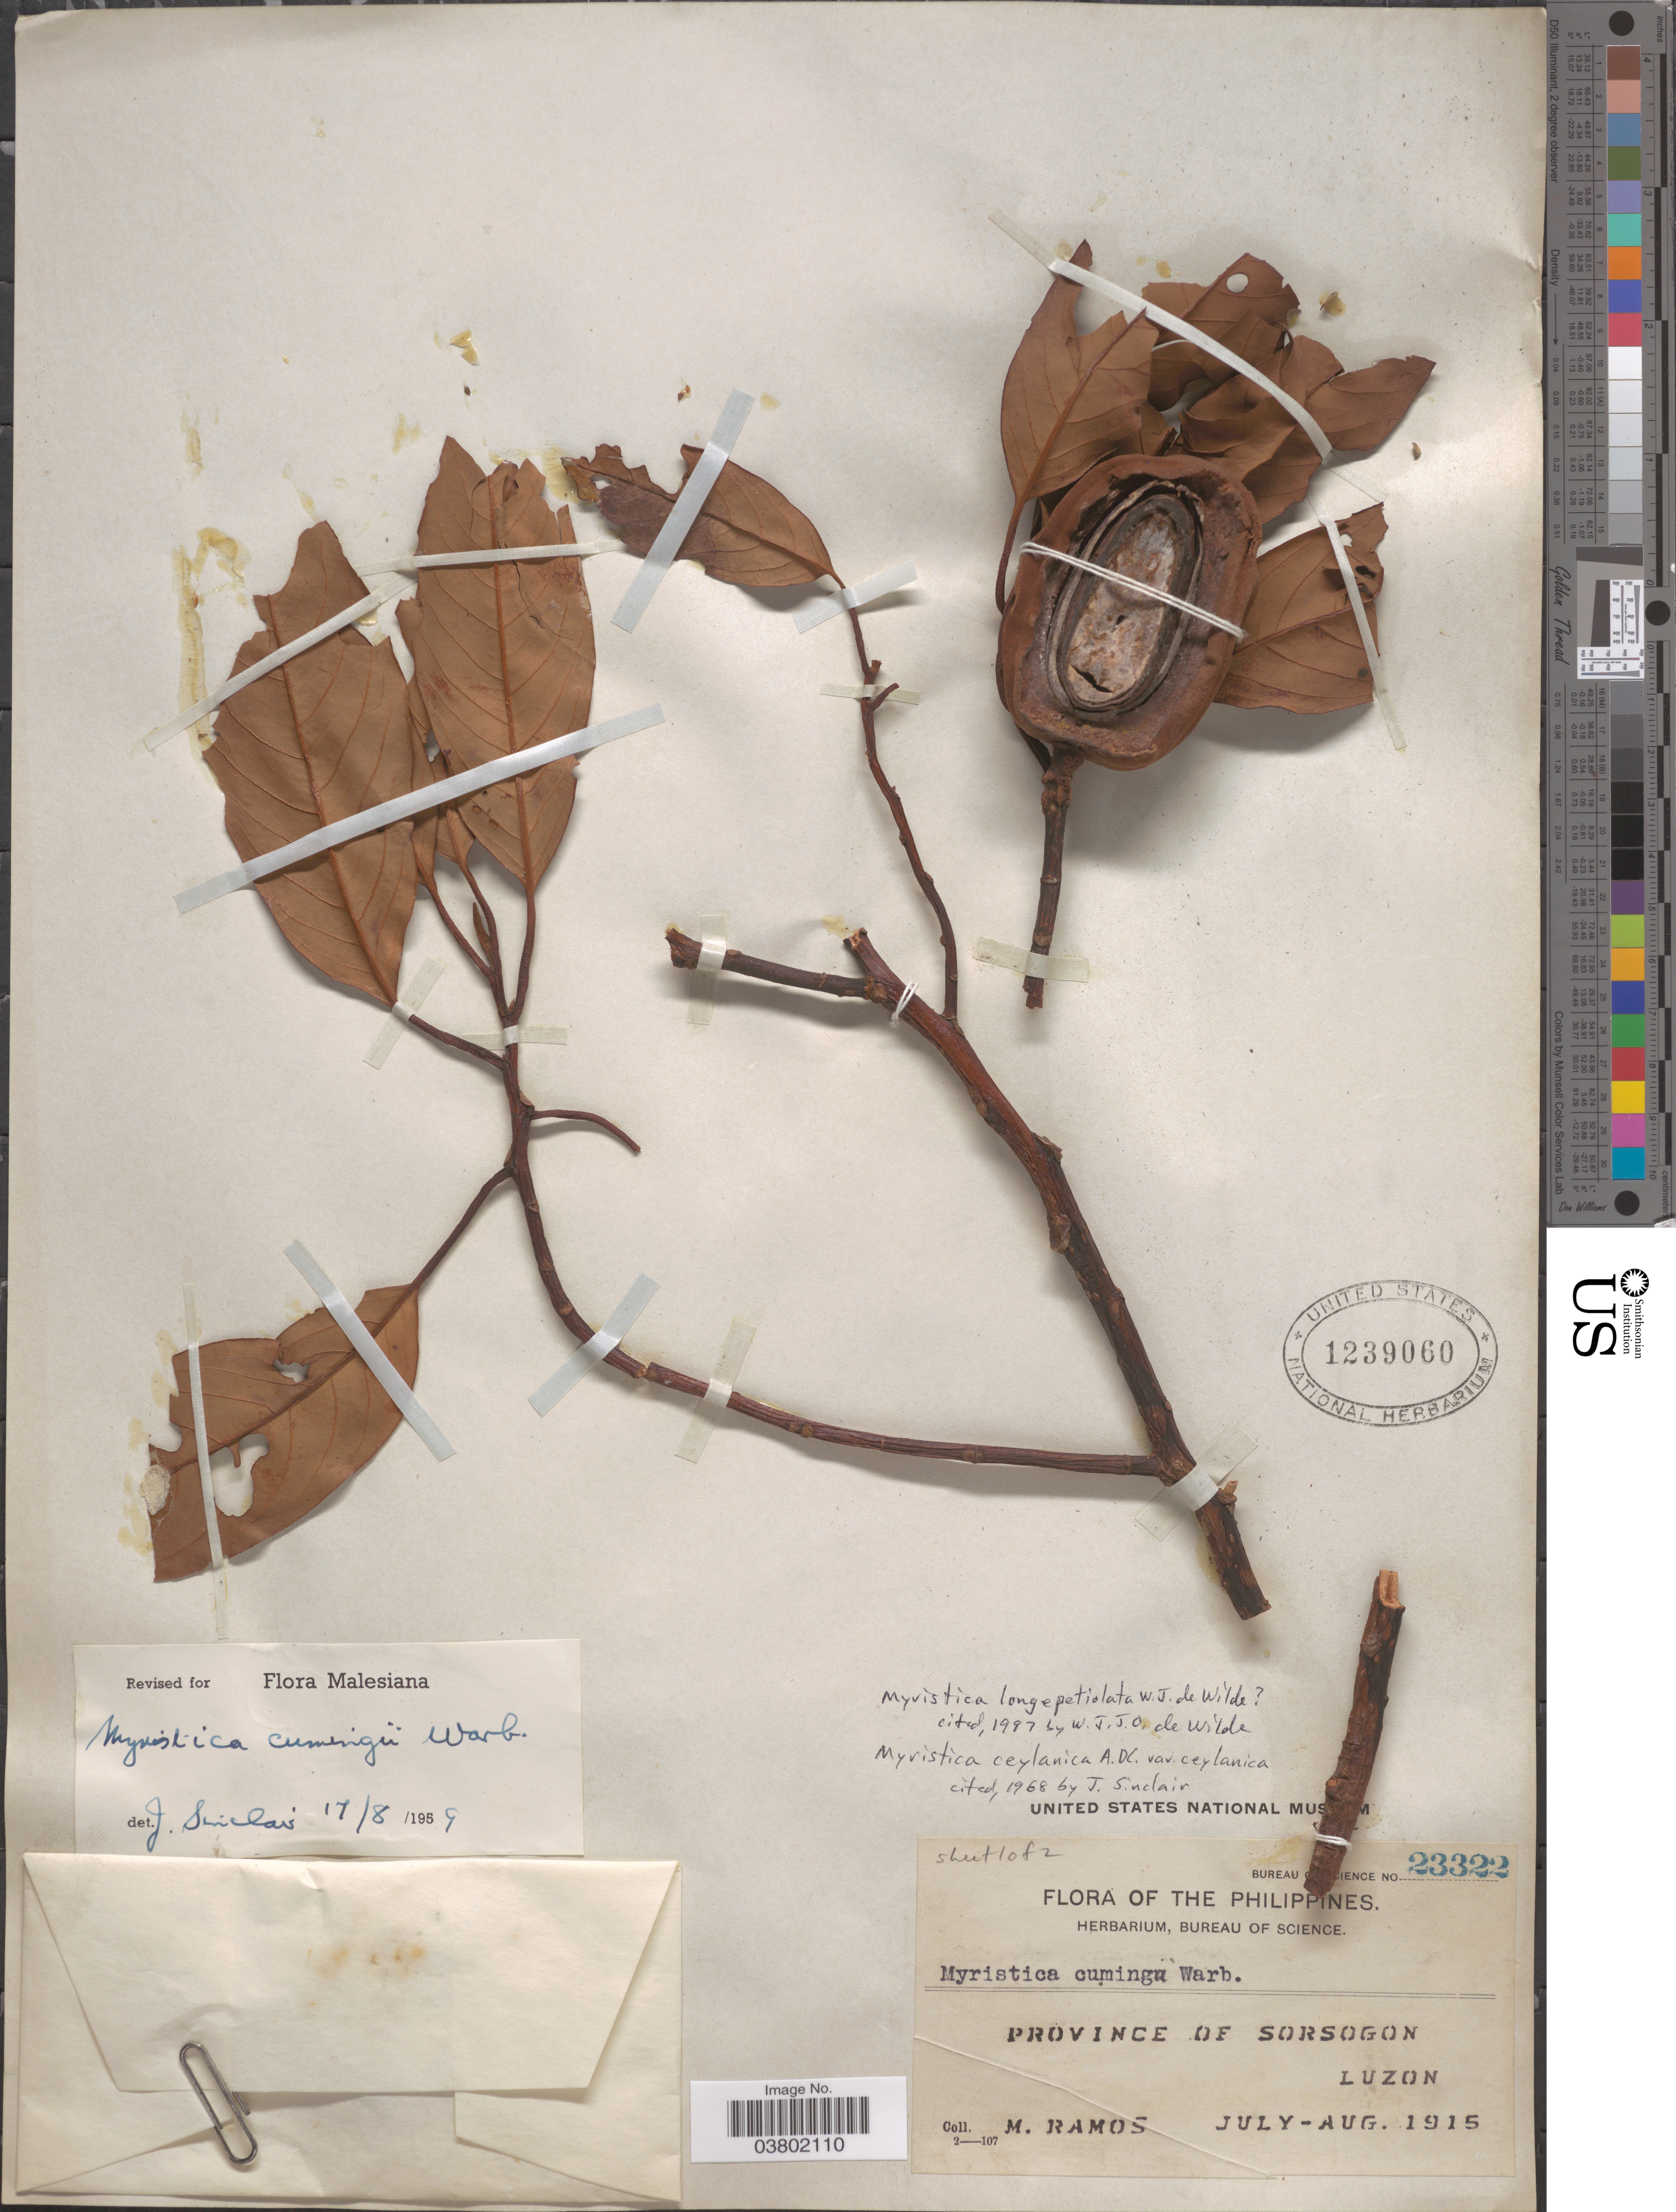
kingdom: Plantae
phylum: Tracheophyta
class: Magnoliopsida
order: Magnoliales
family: Myristicaceae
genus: Myristica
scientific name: Myristica longipetiolata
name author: W.J. de Wilde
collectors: M. Ramos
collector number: Bureau of Science 23322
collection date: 1915-07/1915-08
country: Philippines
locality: Province of Sorsogon, Luzon.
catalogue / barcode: US 1239060